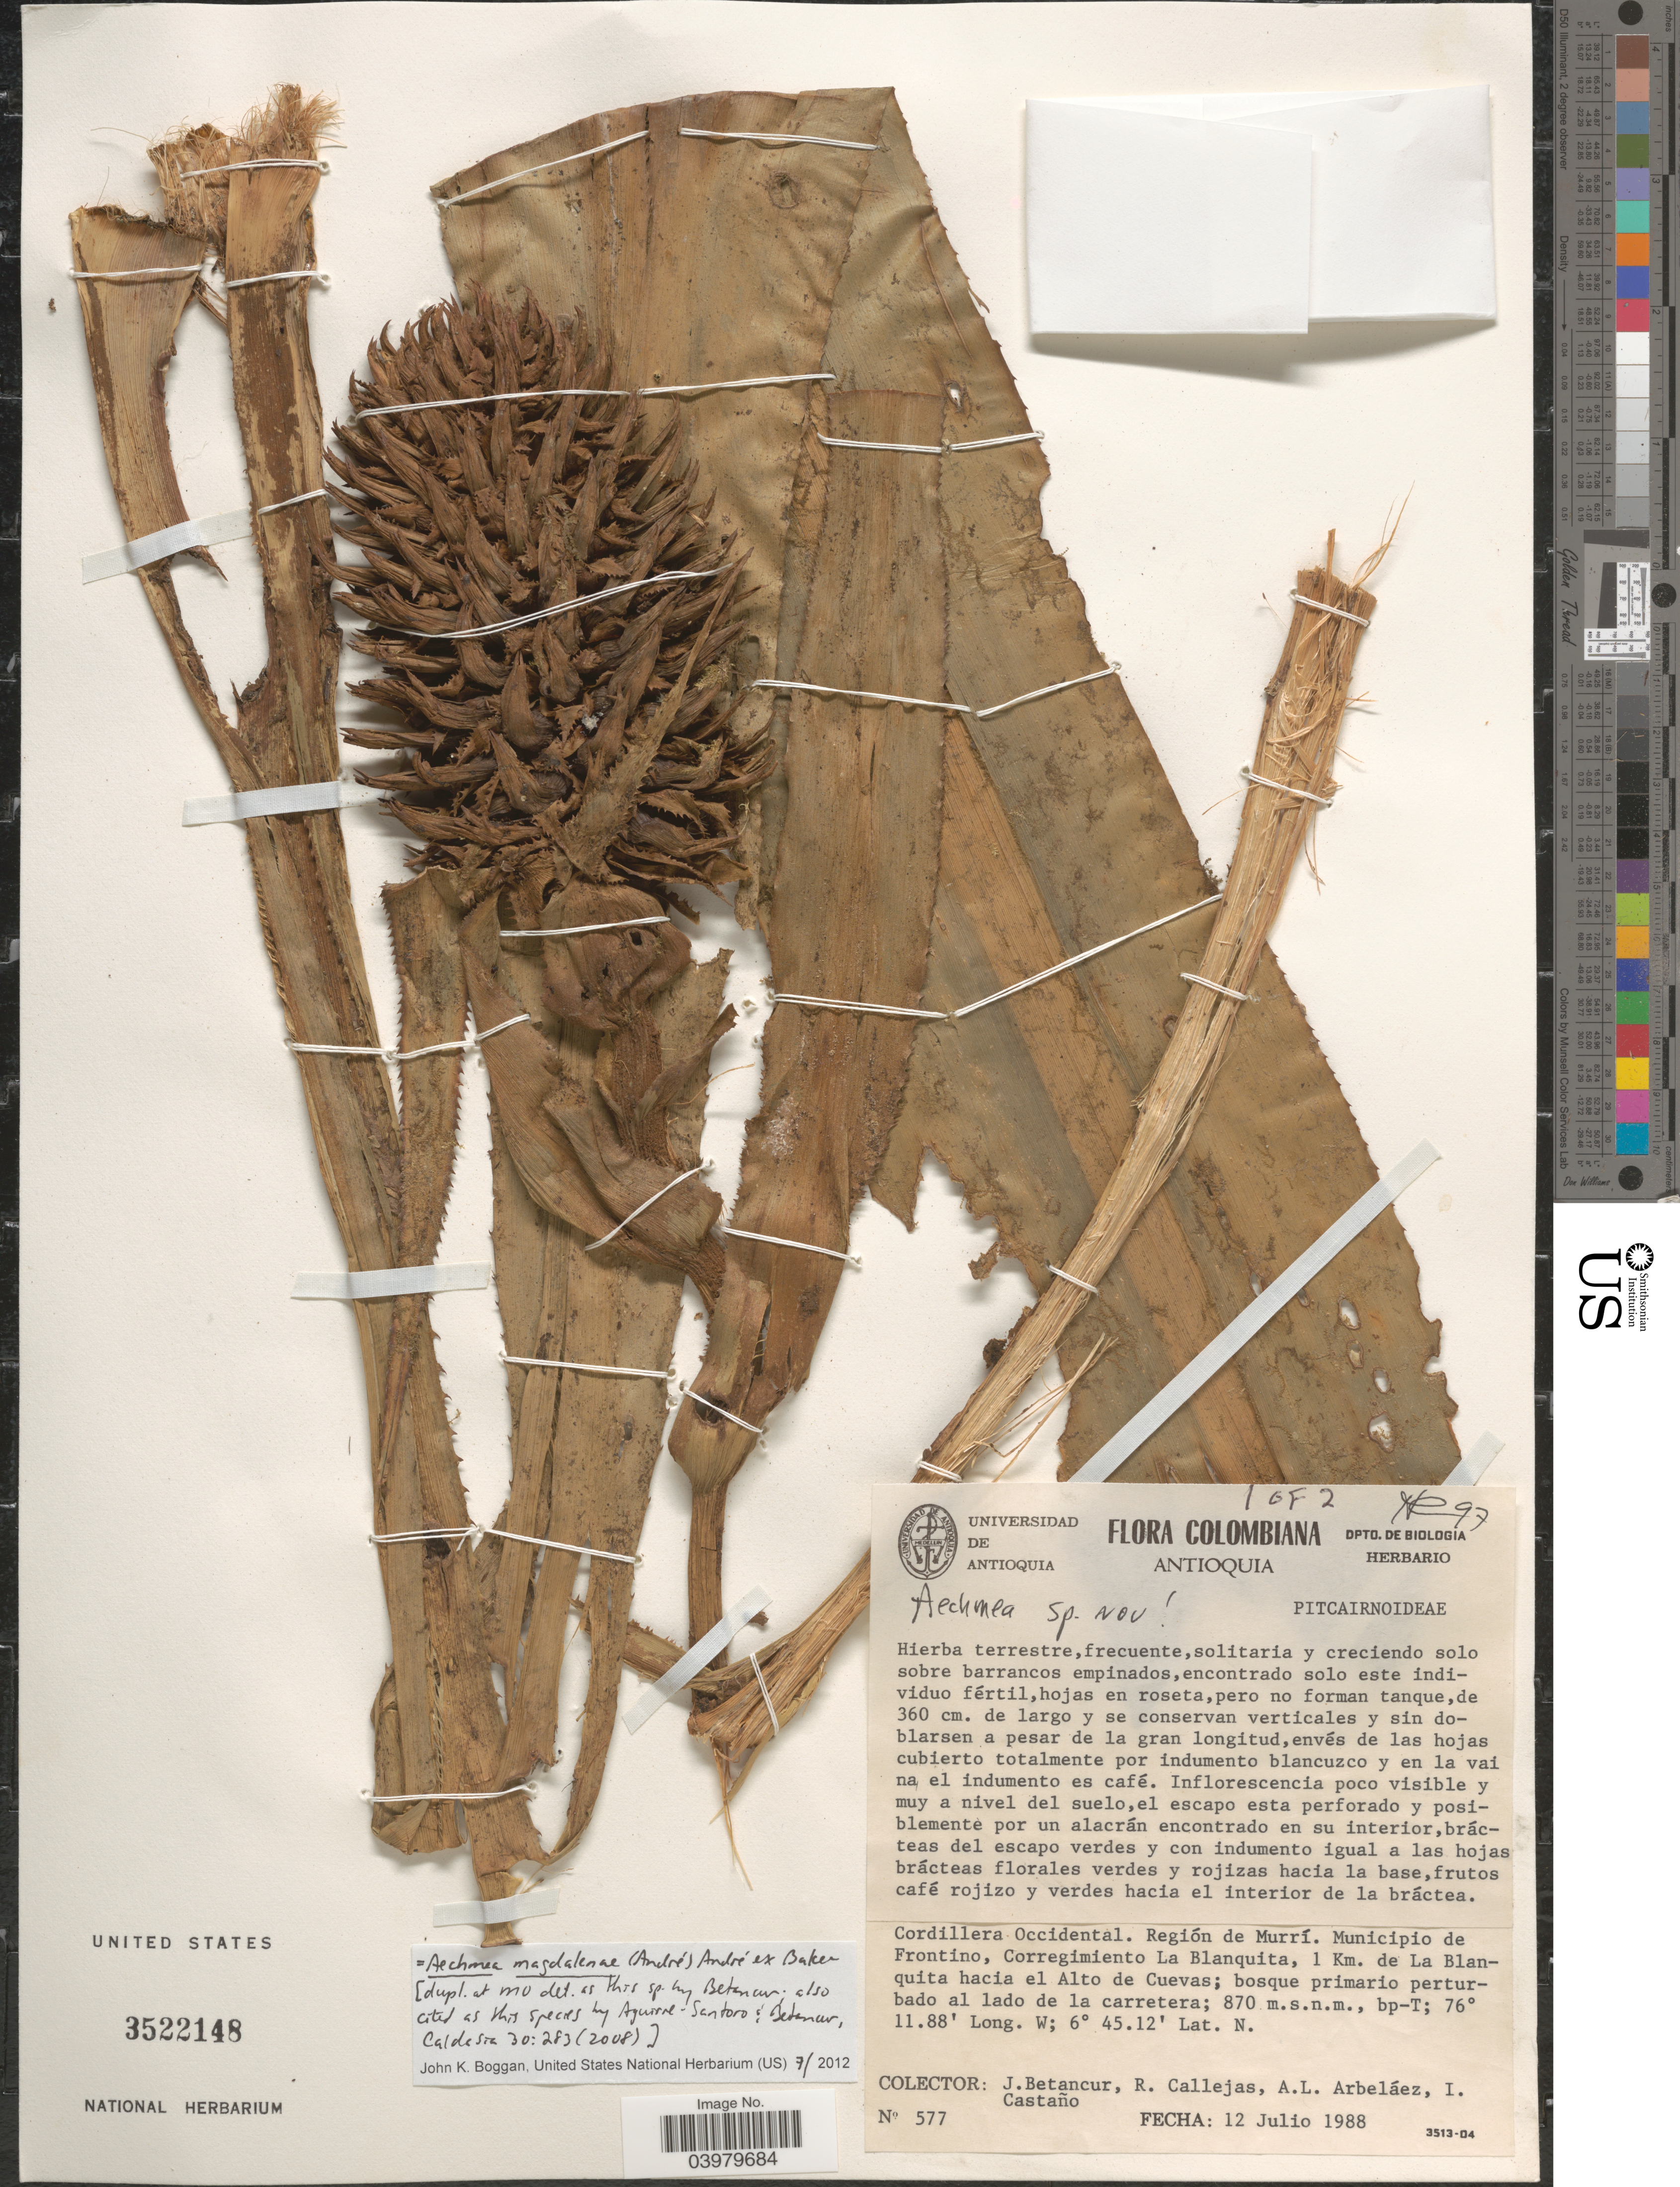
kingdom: Plantae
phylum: Tracheophyta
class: Liliopsida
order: Poales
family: Bromeliaceae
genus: Aechmea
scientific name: Aechmea magdalenae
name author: (André) André ex Baker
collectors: J. Betancur, R. Callejas, A. Arbeláez Alvarez & I. Castaño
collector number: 577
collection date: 1988-07-12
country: Colombia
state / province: Antioquia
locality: Cordillera Occidental. Región de Murrí. Municipio de Frontino, Corregimiento La Blanquita, 1 Km. de La Blanquita hacia el Alto de Cuevas.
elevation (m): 870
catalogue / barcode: US 3522148